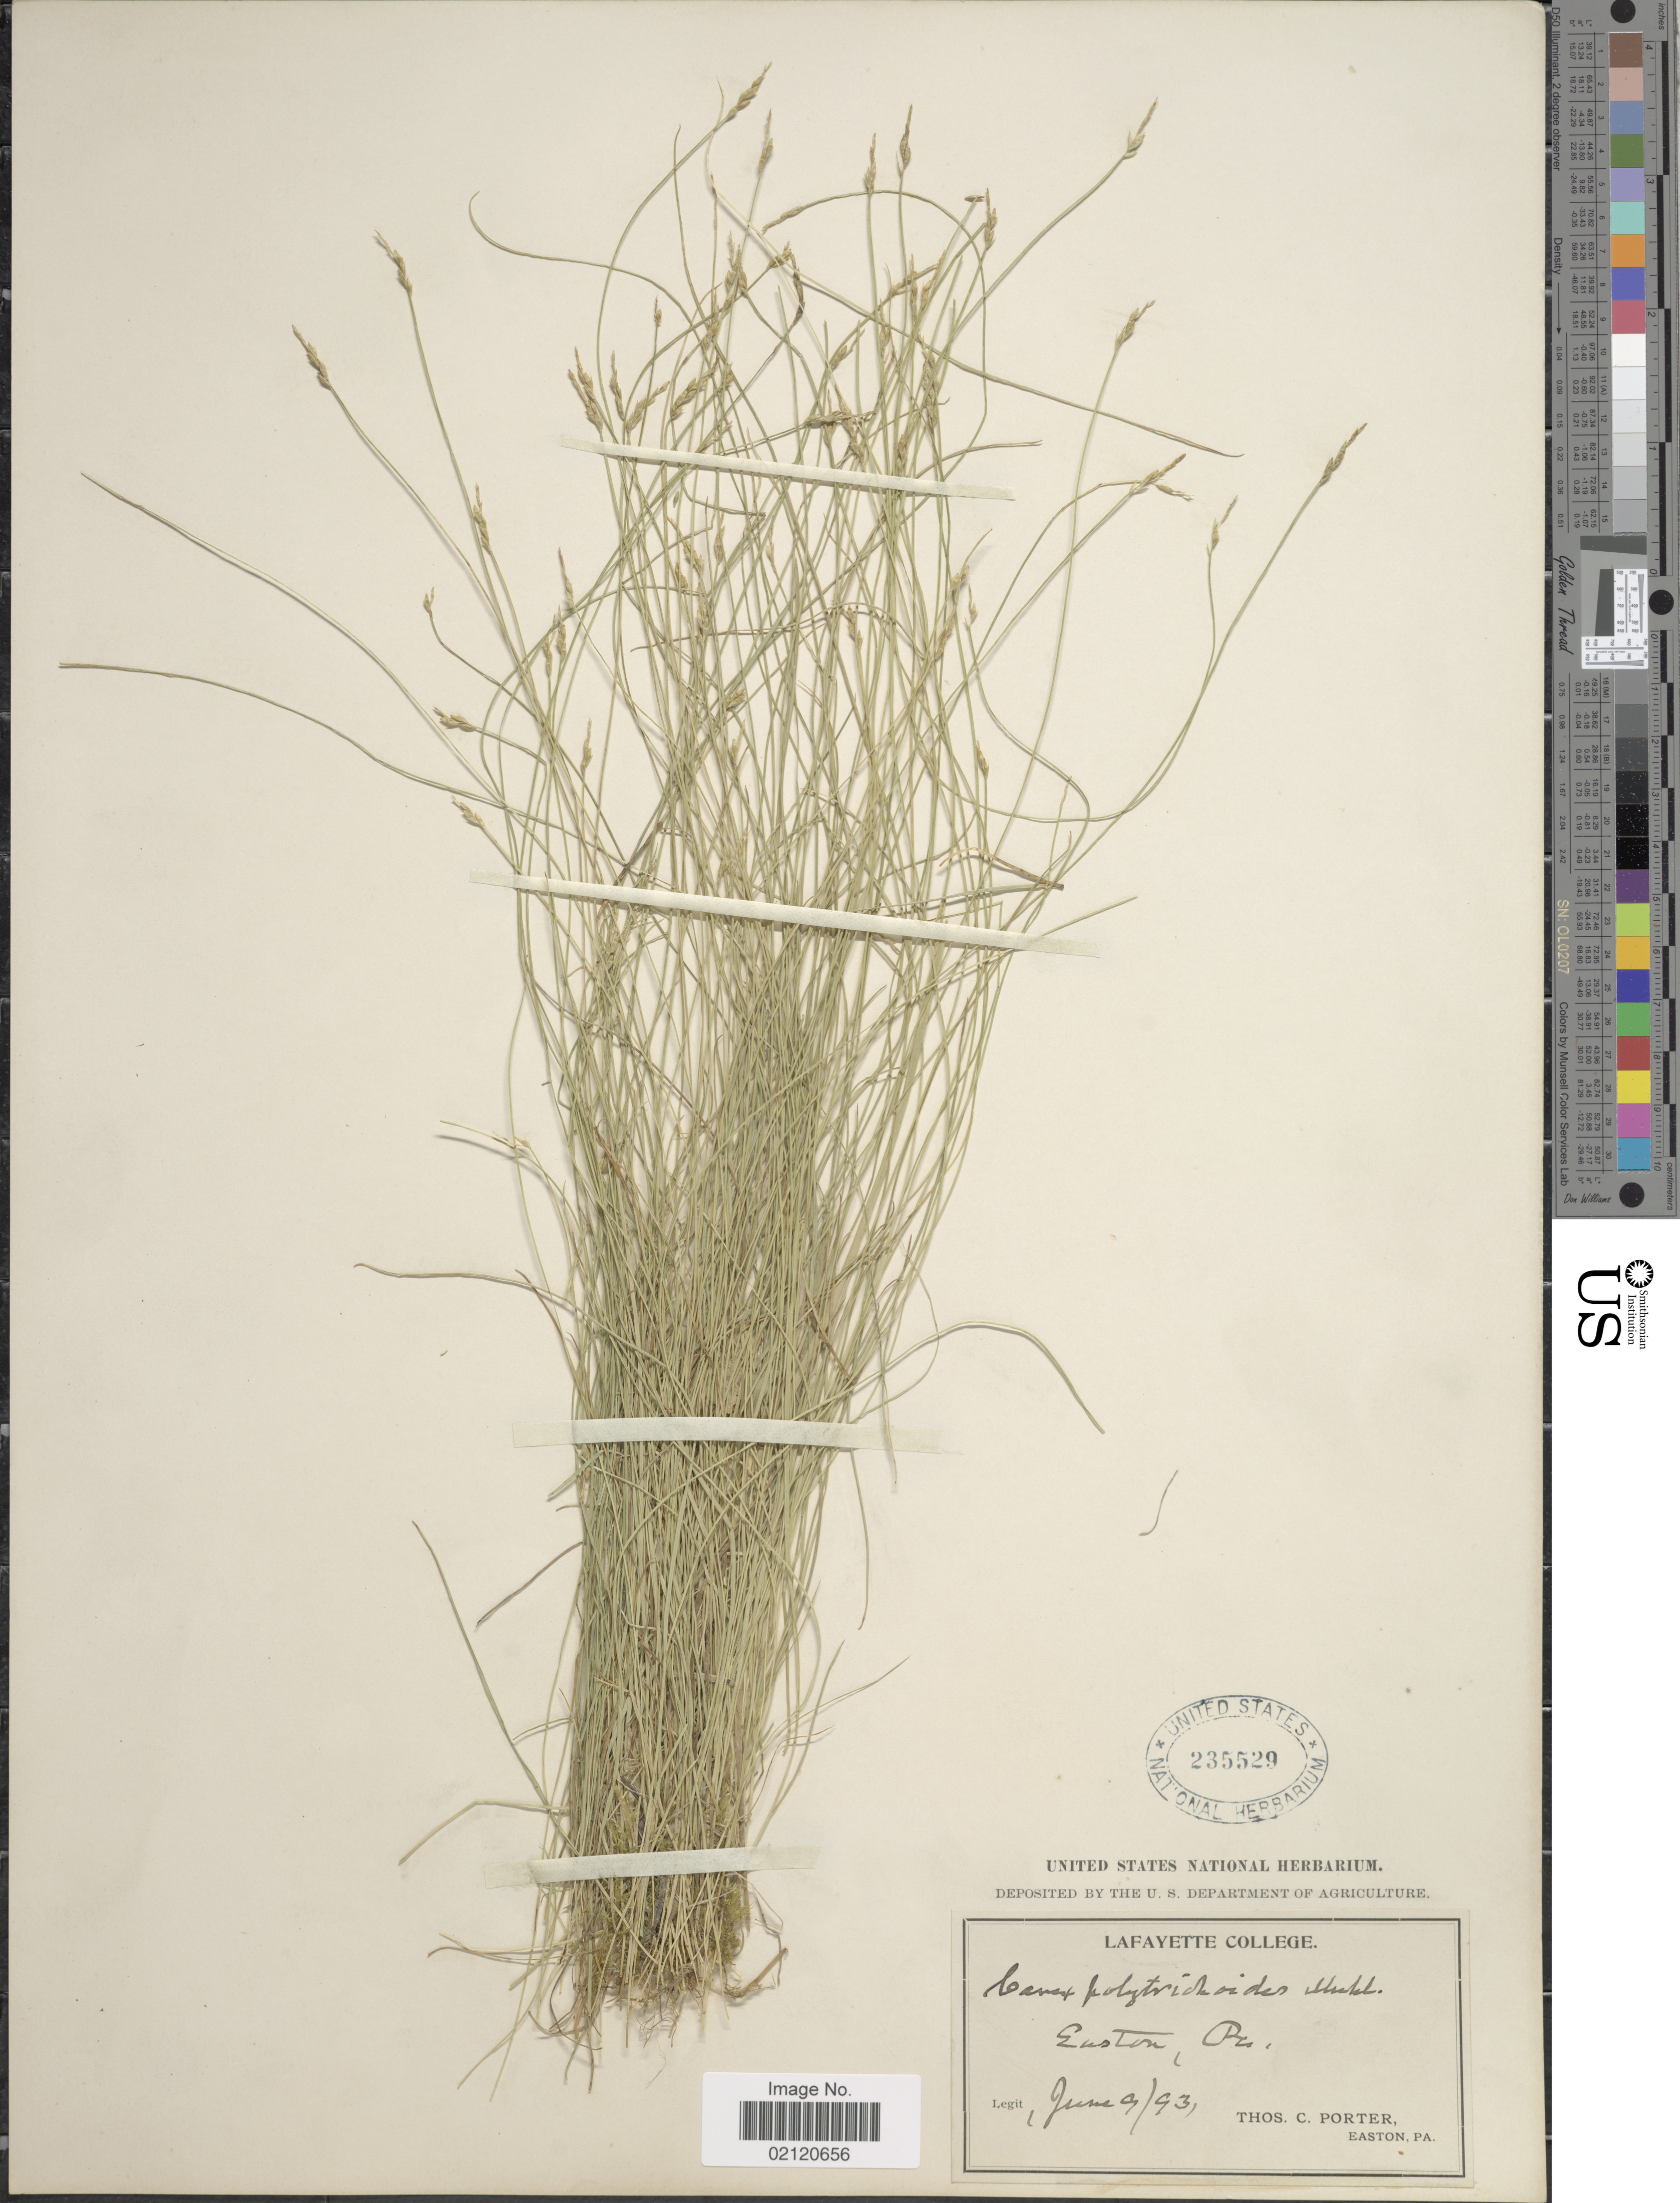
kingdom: Plantae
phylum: Tracheophyta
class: Liliopsida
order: Poales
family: Cyperaceae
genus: Carex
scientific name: Carex leptalea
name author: Wahlenb.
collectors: T. Porter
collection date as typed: Transcribed d/m/y: 9/6/93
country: United States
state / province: Pennsylvania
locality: Easton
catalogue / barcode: US 235529